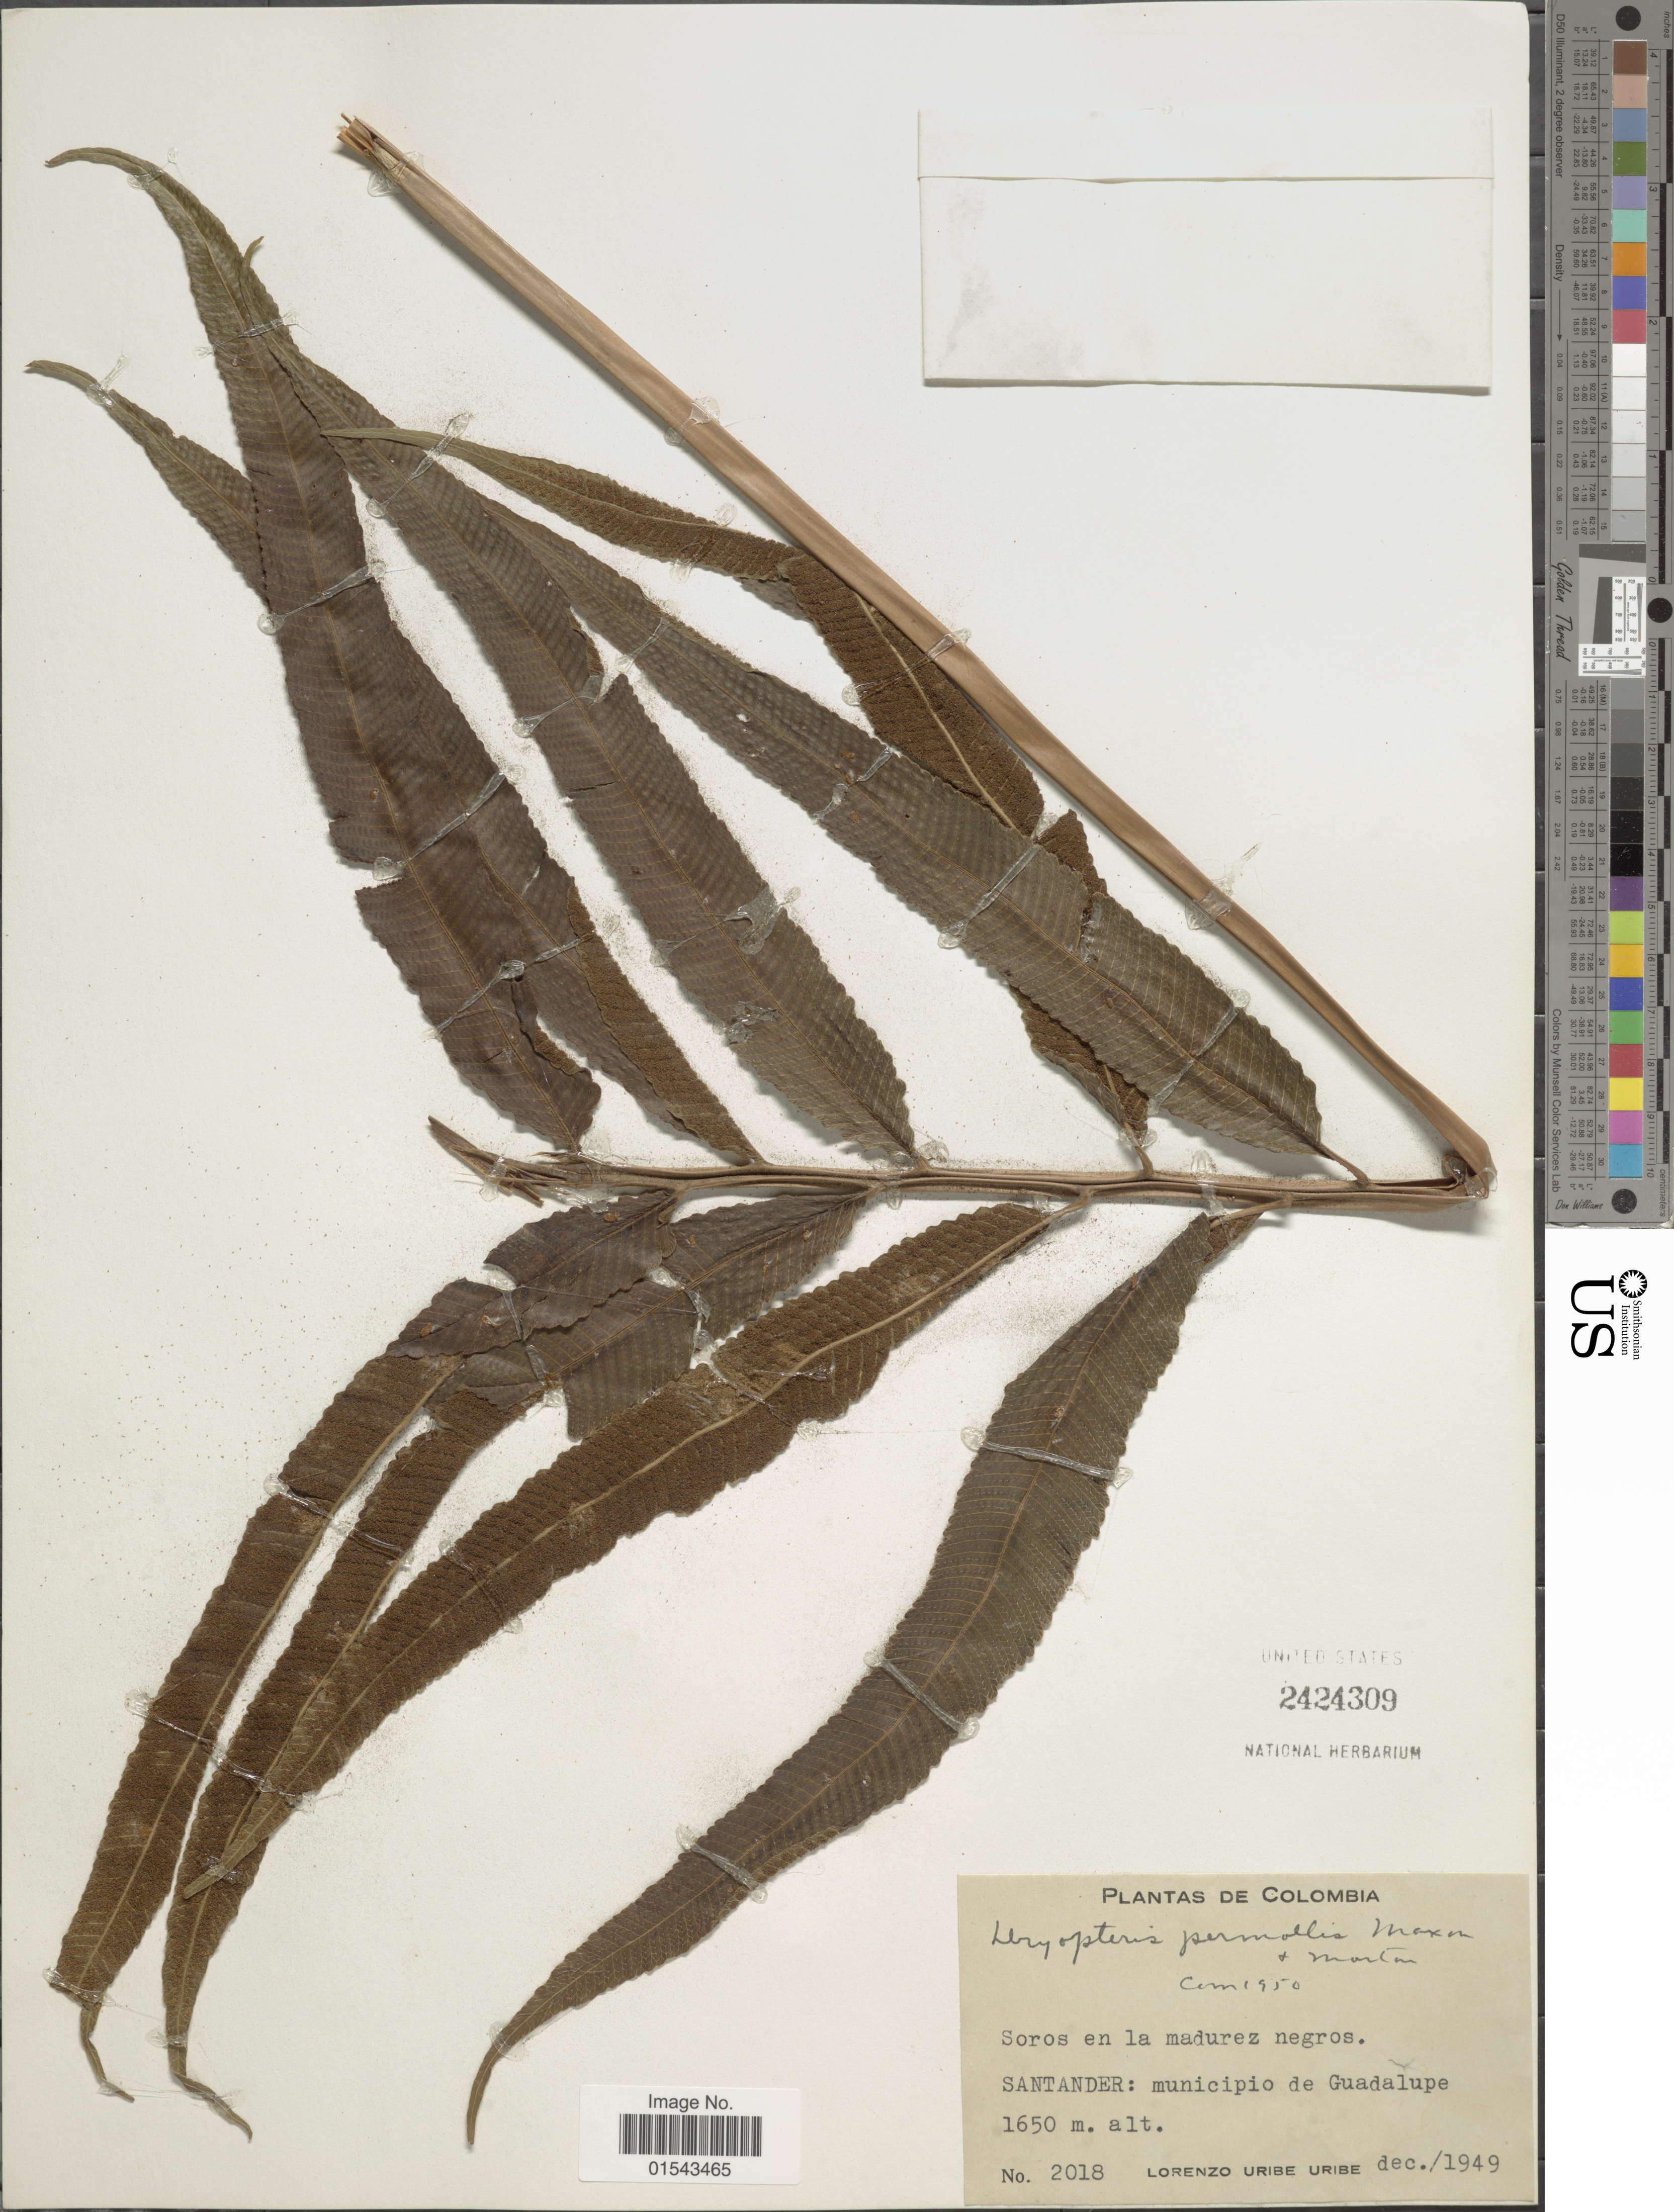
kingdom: Plantae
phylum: Tracheophyta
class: Polypodiopsida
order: Polypodiales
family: Thelypteridaceae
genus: Meniscium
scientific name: Meniscium arborescens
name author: Humb. & Bonpl. ex Willd.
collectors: L. Uribe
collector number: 2018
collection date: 1949-12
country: Colombia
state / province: Santander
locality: Municipio de Guadalupe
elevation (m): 1650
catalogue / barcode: US 2424309